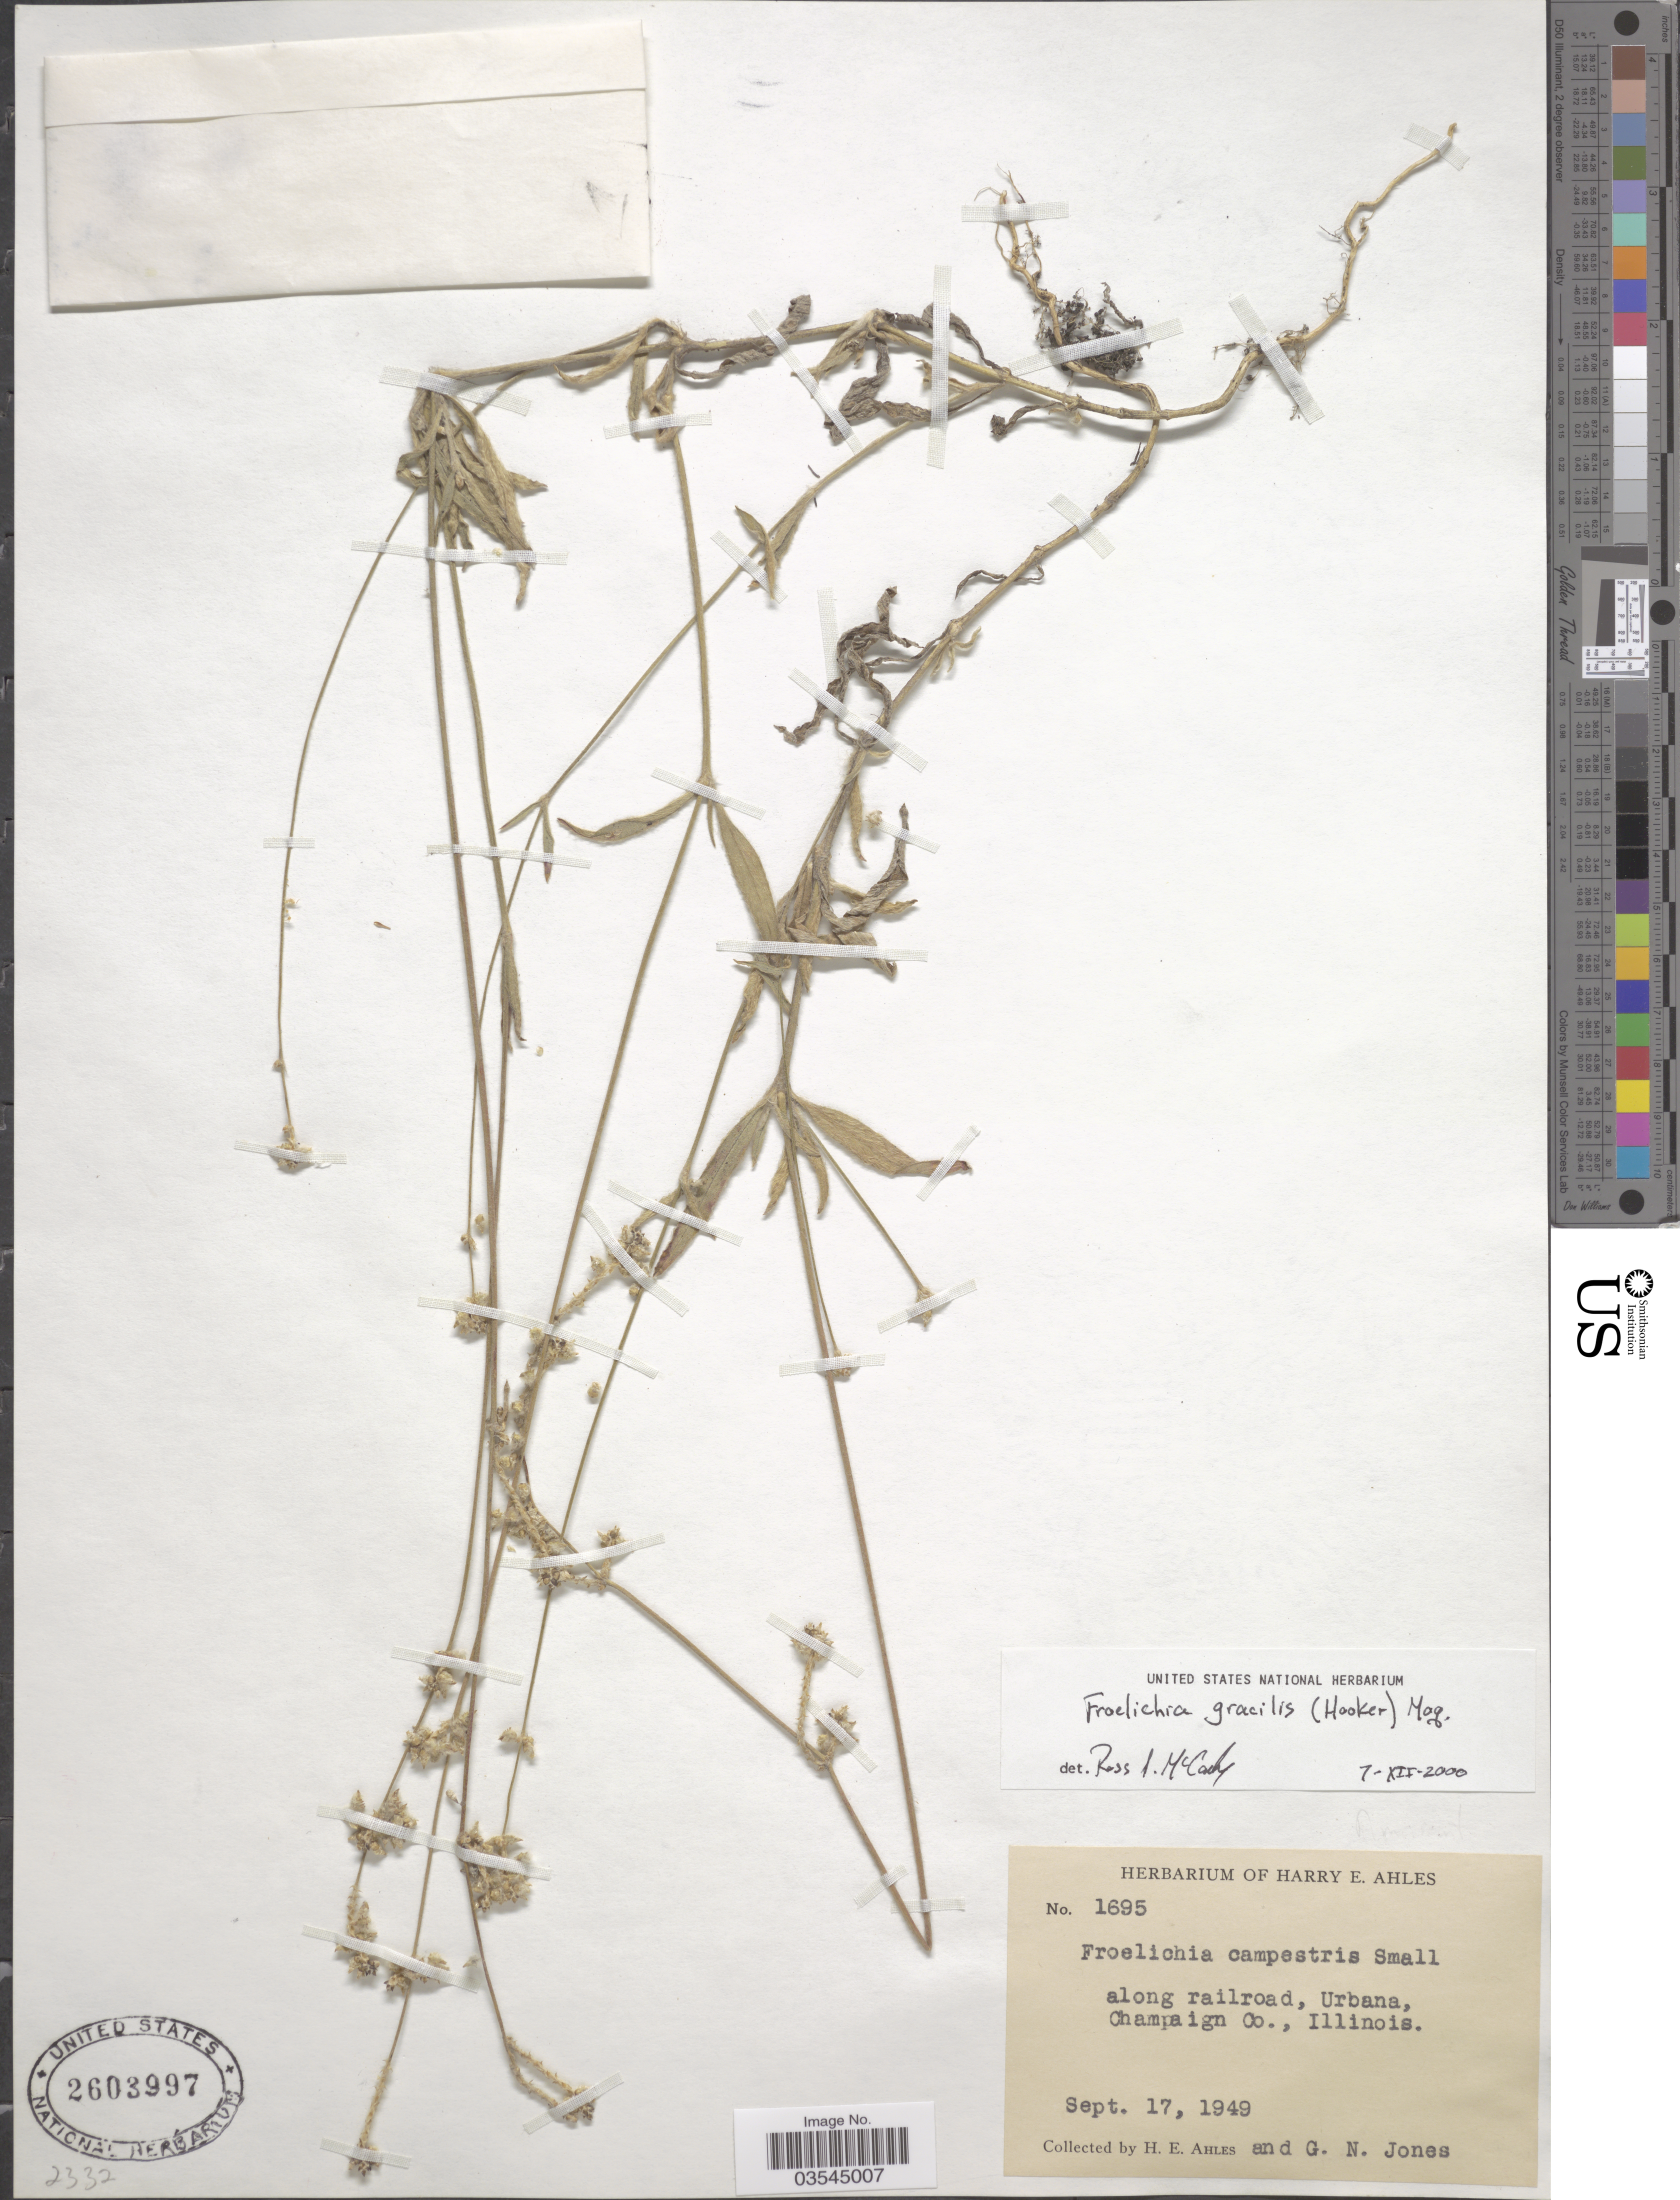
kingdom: Plantae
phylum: Tracheophyta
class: Magnoliopsida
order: Caryophyllales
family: Amaranthaceae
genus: Froelichia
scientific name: Froelichia gracilis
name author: (Hook.) Moq.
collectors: H. E. Ahles & G. N. Jones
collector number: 1695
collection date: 1949-09-17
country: United States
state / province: Illinois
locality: Along railroad, Urbana, Champaign Co.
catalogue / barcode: US 2603997